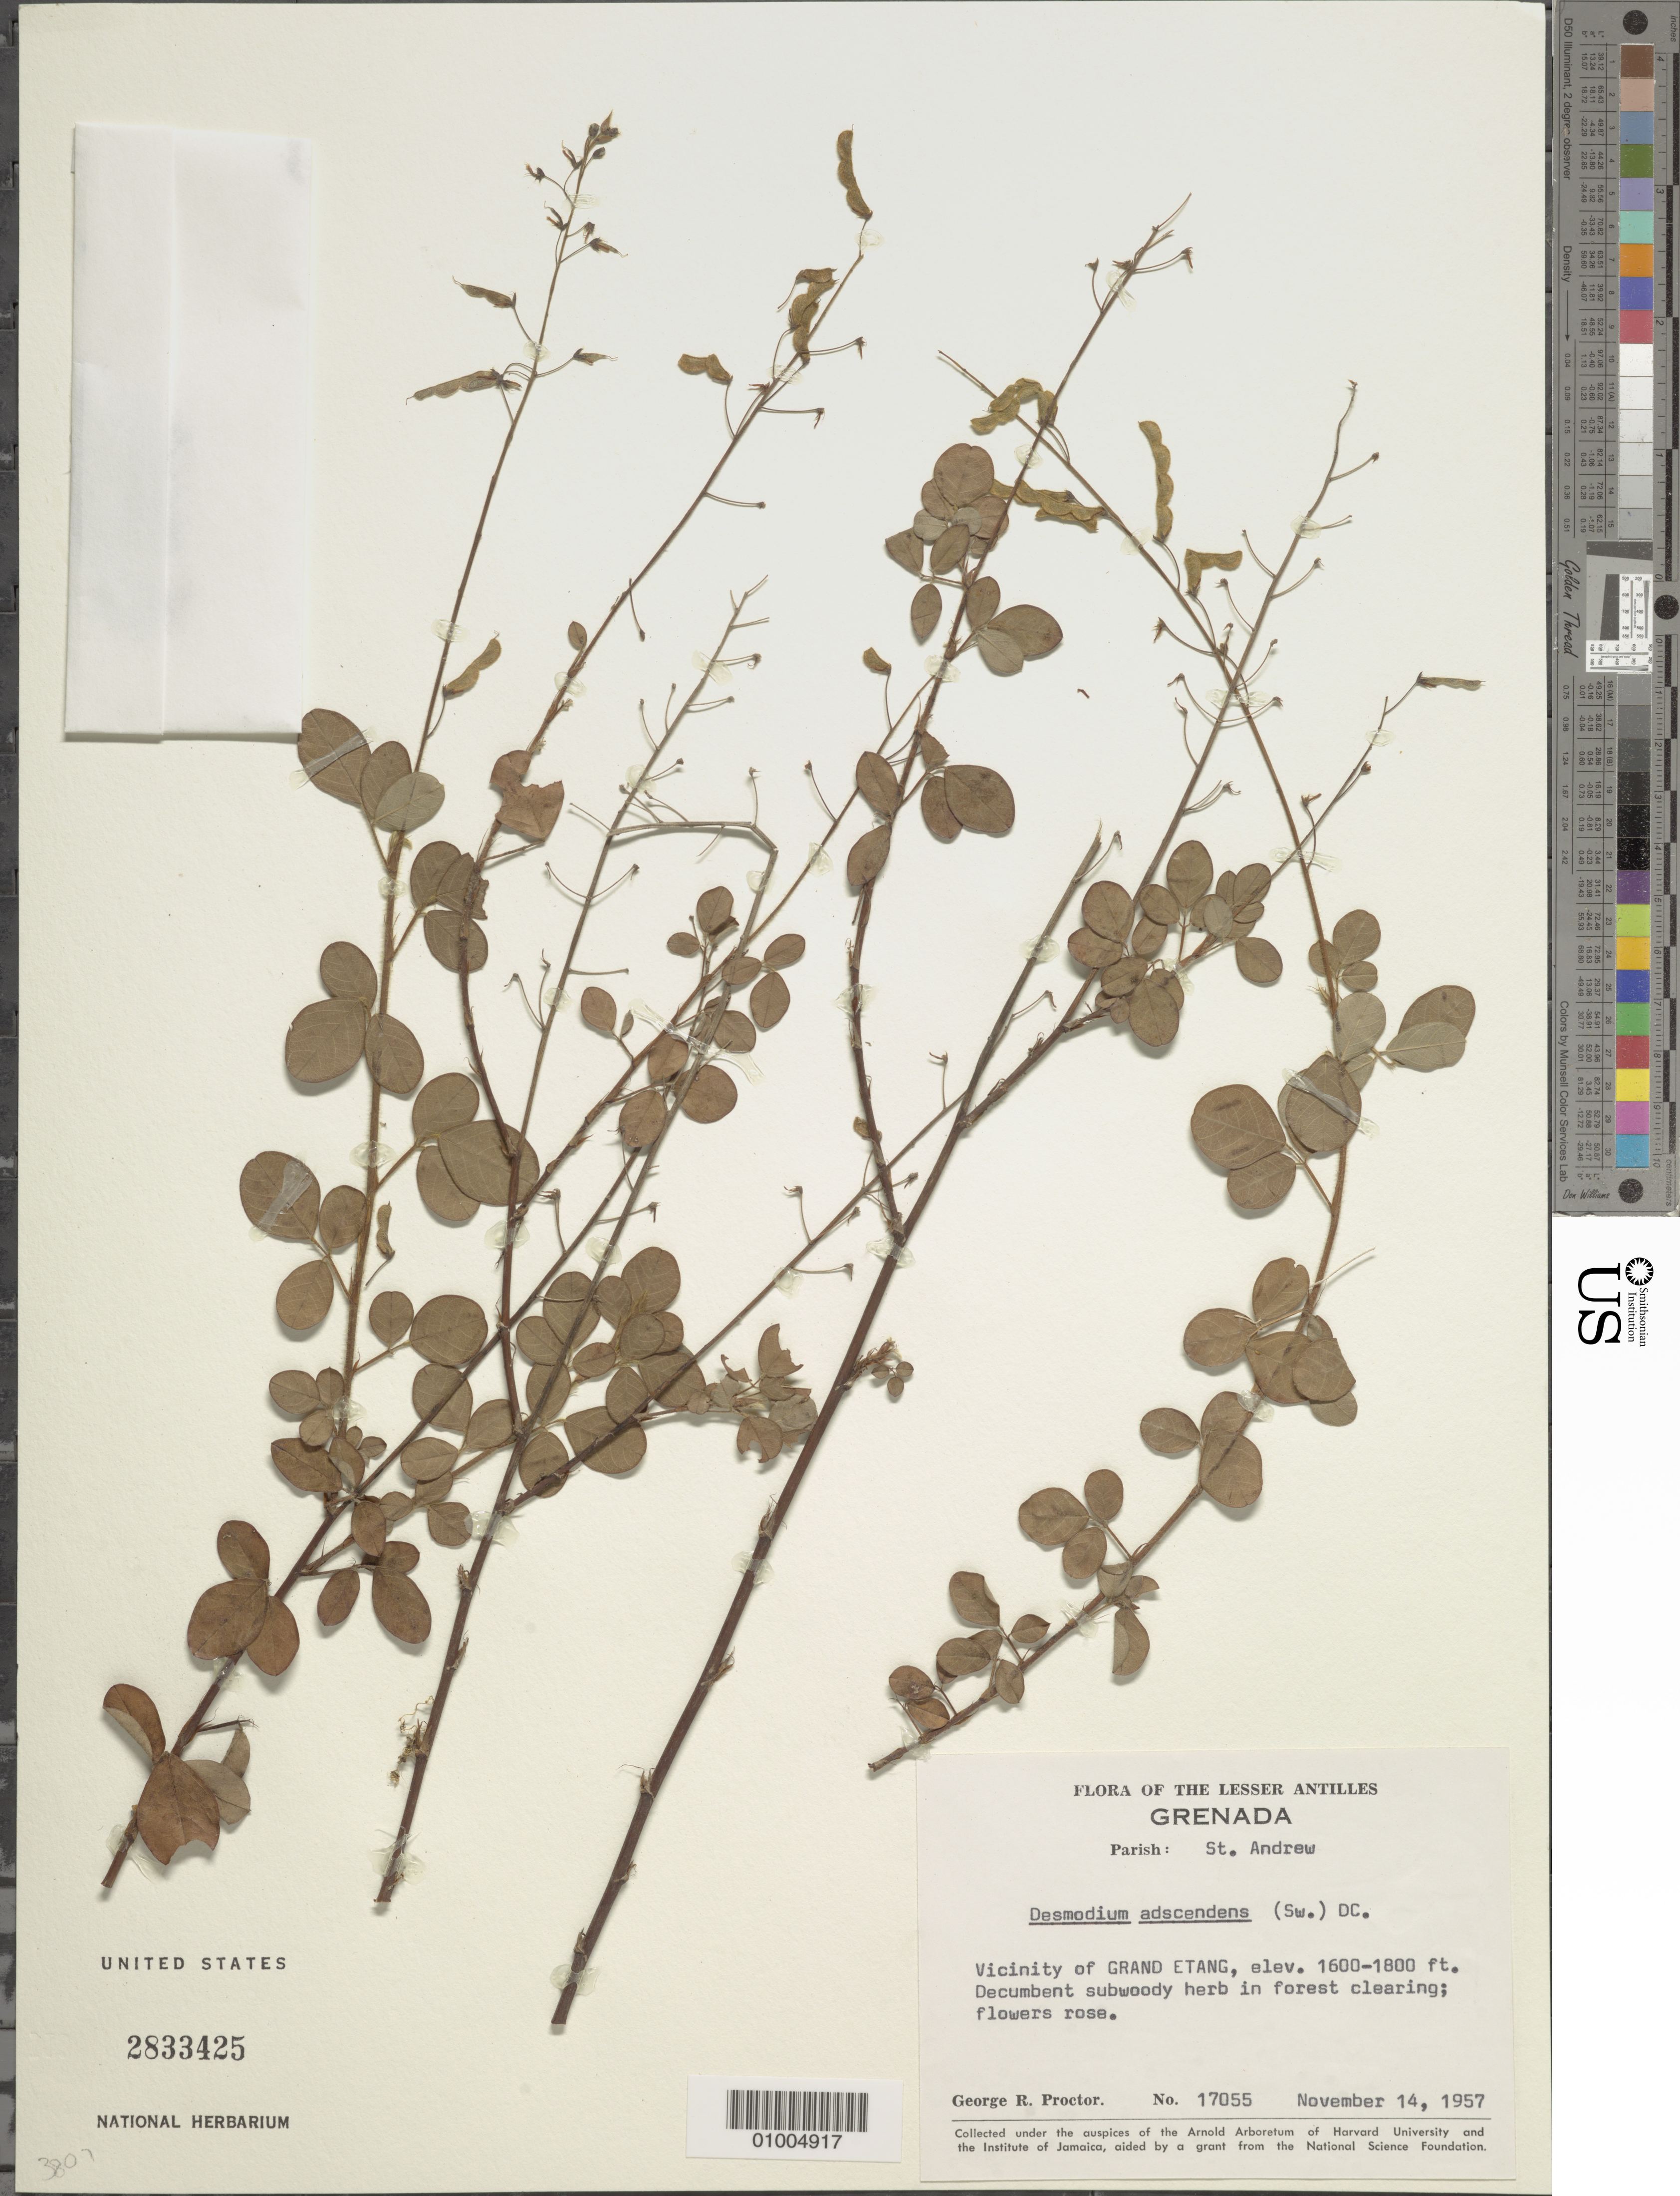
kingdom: Plantae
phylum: Tracheophyta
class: Magnoliopsida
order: Fabales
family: Fabaceae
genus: Grona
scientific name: Grona adscendens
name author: (Sw.) H. Ohashi & K. Ohashi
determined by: Strong, Mark T., (BOT), Smithsonian Institution - National Museum of Natural History (UNITED STATES)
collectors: G. R. Proctor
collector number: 17055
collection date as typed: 14 Nov 1957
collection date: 1957-11-14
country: Grenada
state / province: Saint Andrew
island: Grenada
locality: Vicinity of Grand Etang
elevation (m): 488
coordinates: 0 N, 0 E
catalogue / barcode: US 2833425